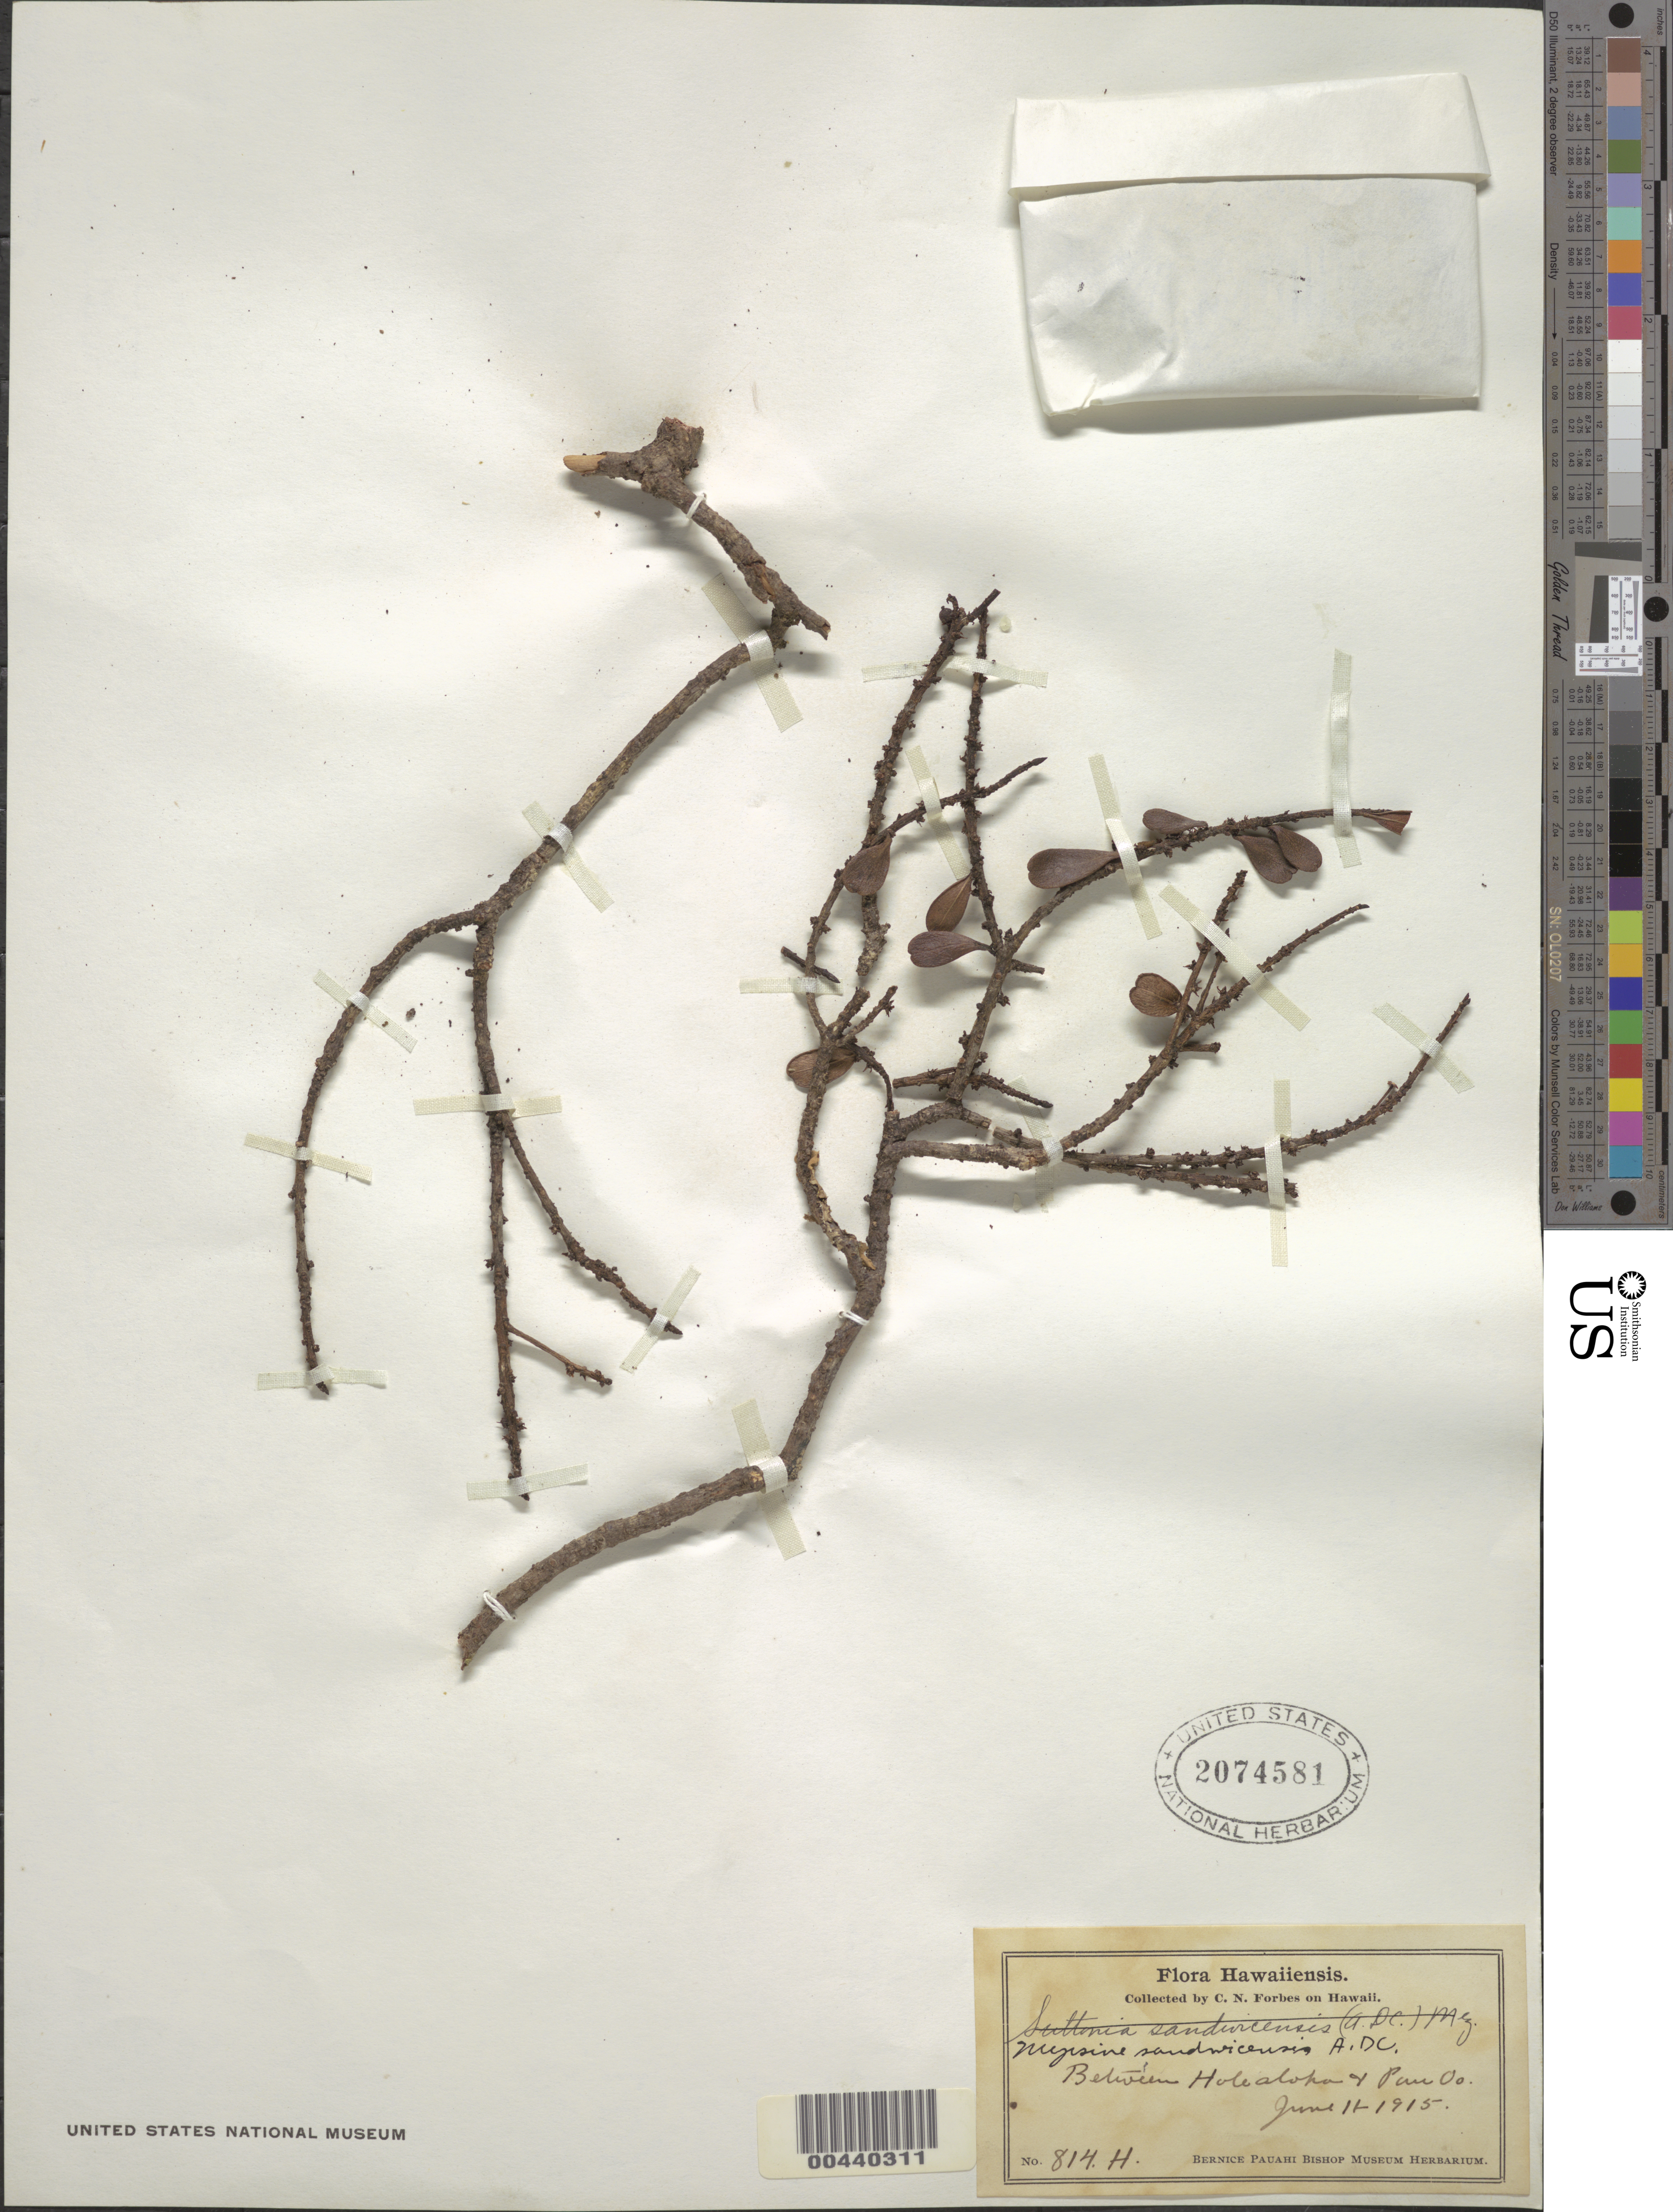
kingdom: Plantae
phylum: Tracheophyta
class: Magnoliopsida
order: Ericales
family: Primulaceae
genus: Myrsine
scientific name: Myrsine sandwicensis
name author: A. DC.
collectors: C. N. Forbes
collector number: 814.H.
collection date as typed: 11 Jun 1915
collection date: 1915-06-11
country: United States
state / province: Hawaii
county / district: Hawaii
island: Hawaii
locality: Between Halealoha and Puu Oo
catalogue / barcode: US 2074581